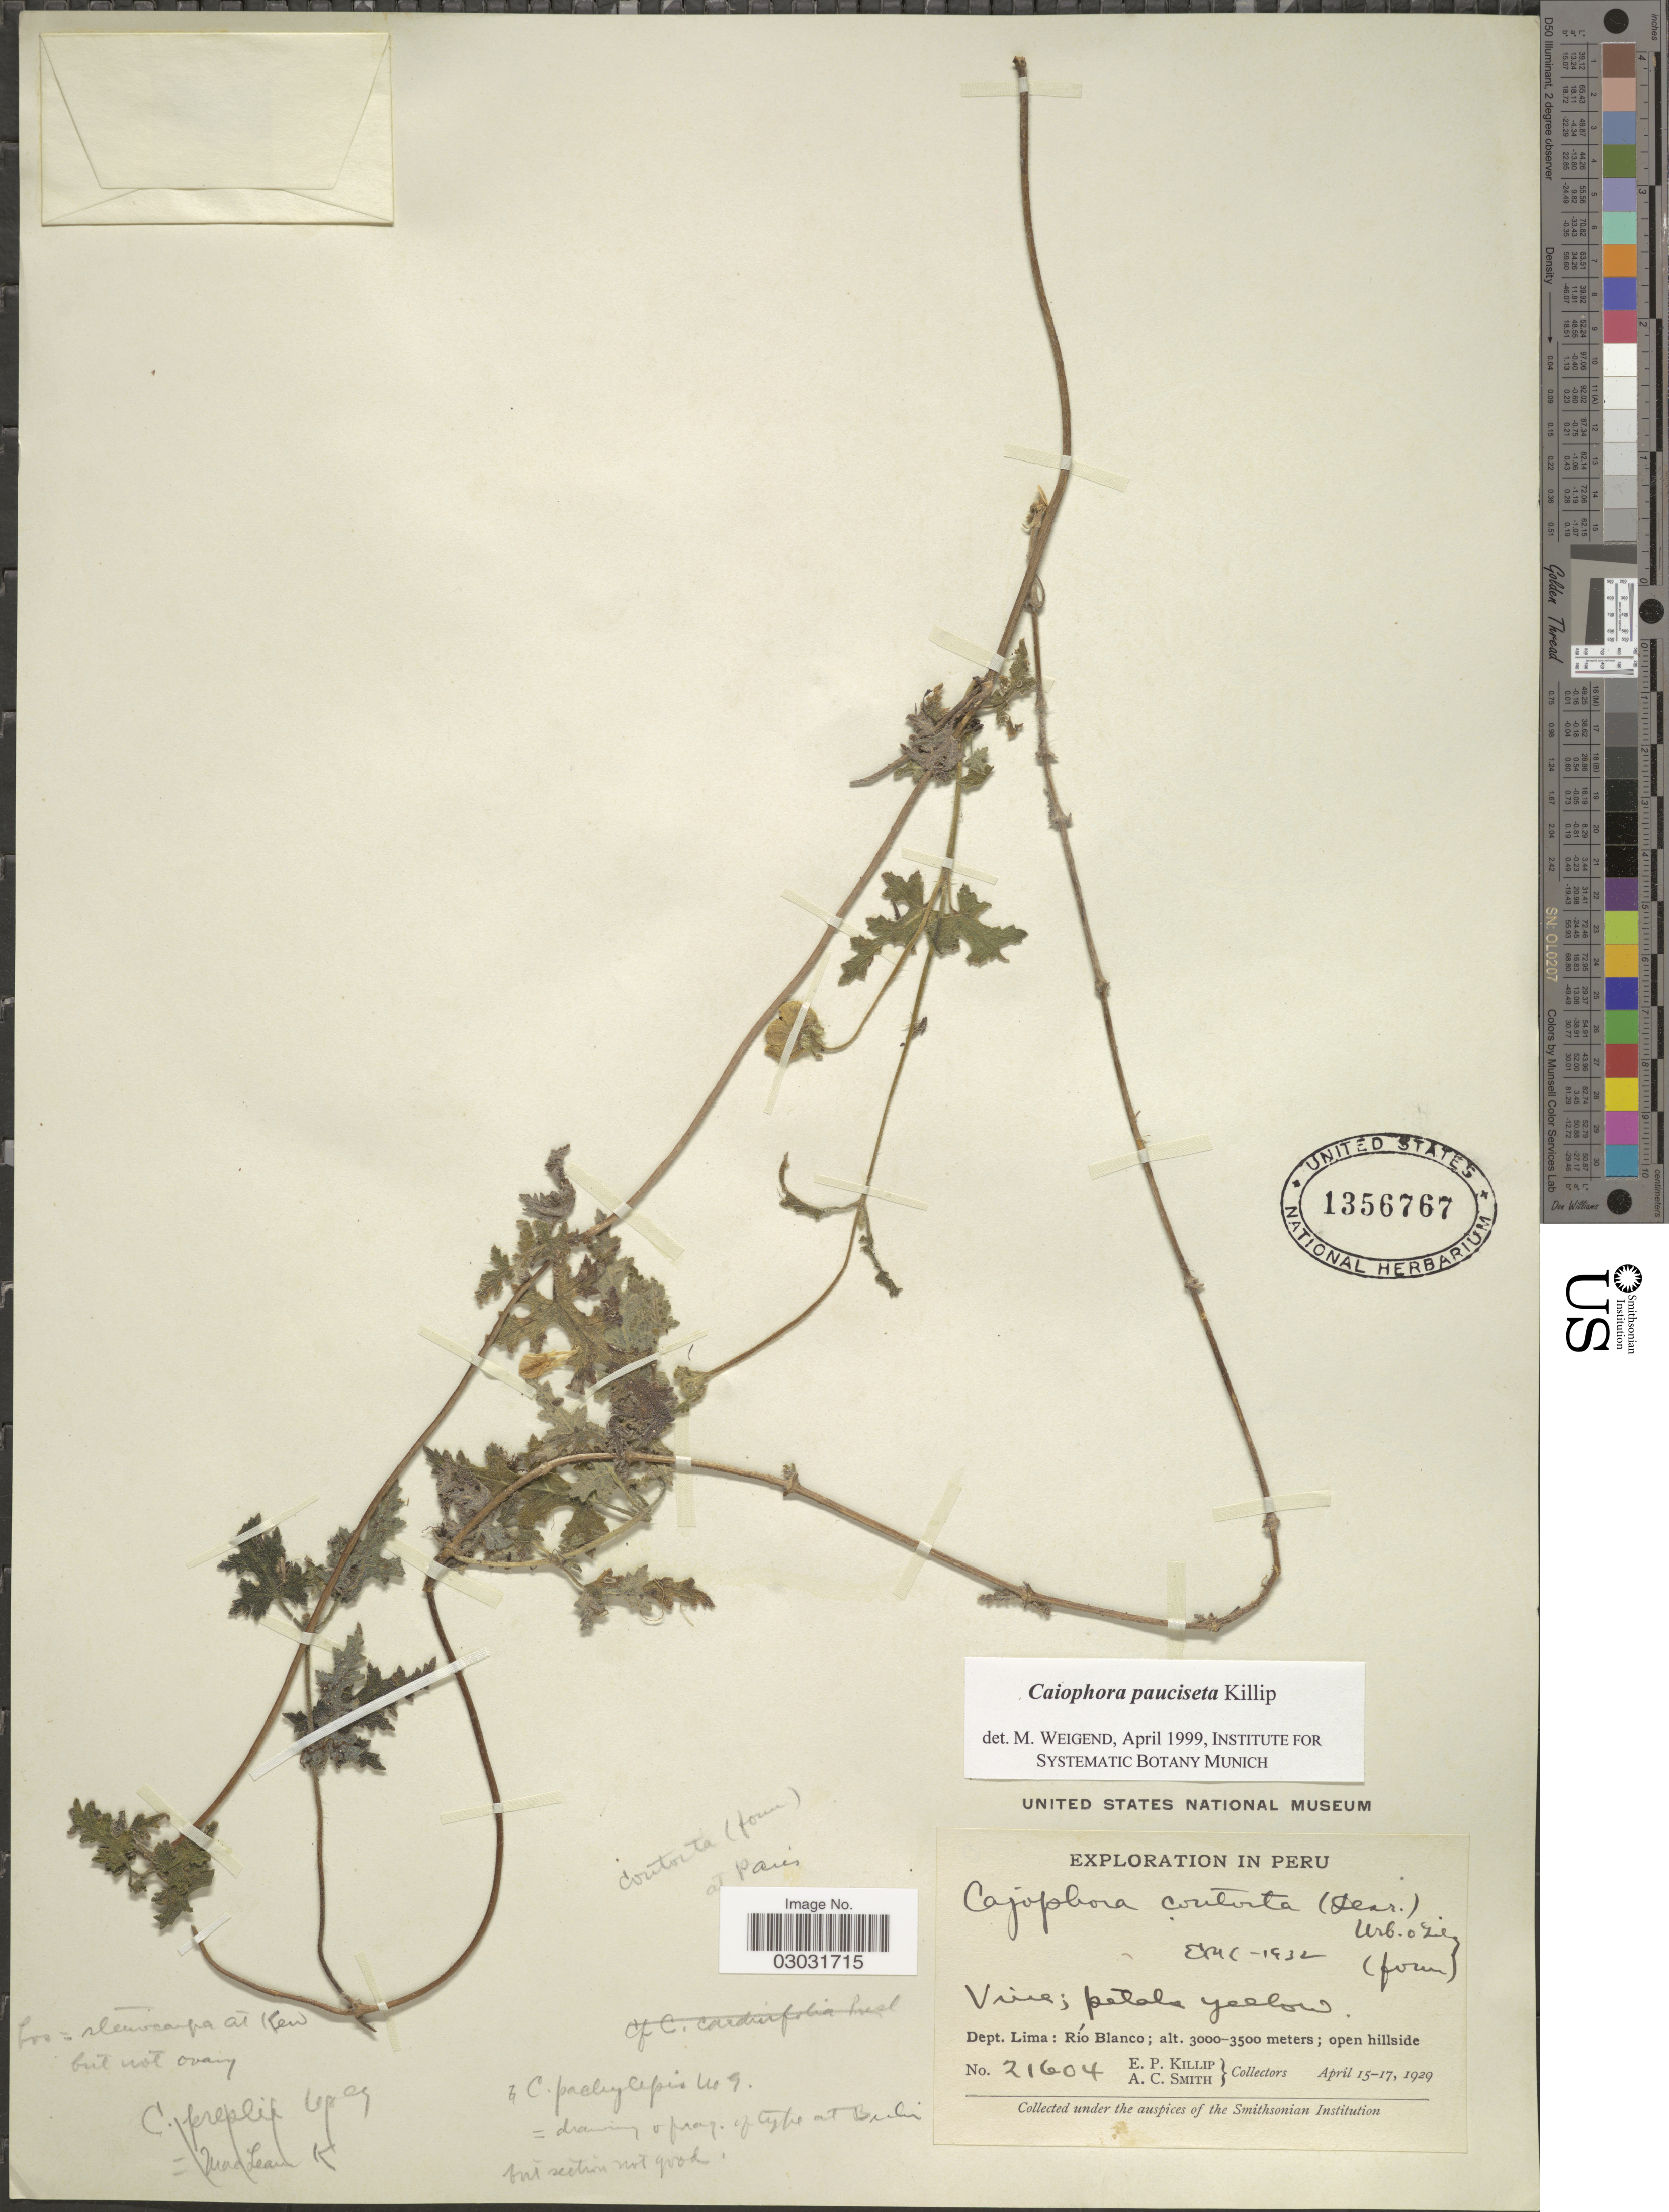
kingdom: Plantae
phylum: Tracheophyta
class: Magnoliopsida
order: Cornales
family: Loasaceae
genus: Caiophora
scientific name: Caiophora pauciseta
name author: Killip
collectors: E. P. Killip & A. C. Smith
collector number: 21604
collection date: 1929-04-15/1929-04-17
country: Peru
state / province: Lima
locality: Dept. Lima: Río Blanco.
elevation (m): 3000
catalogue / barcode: US 1356767